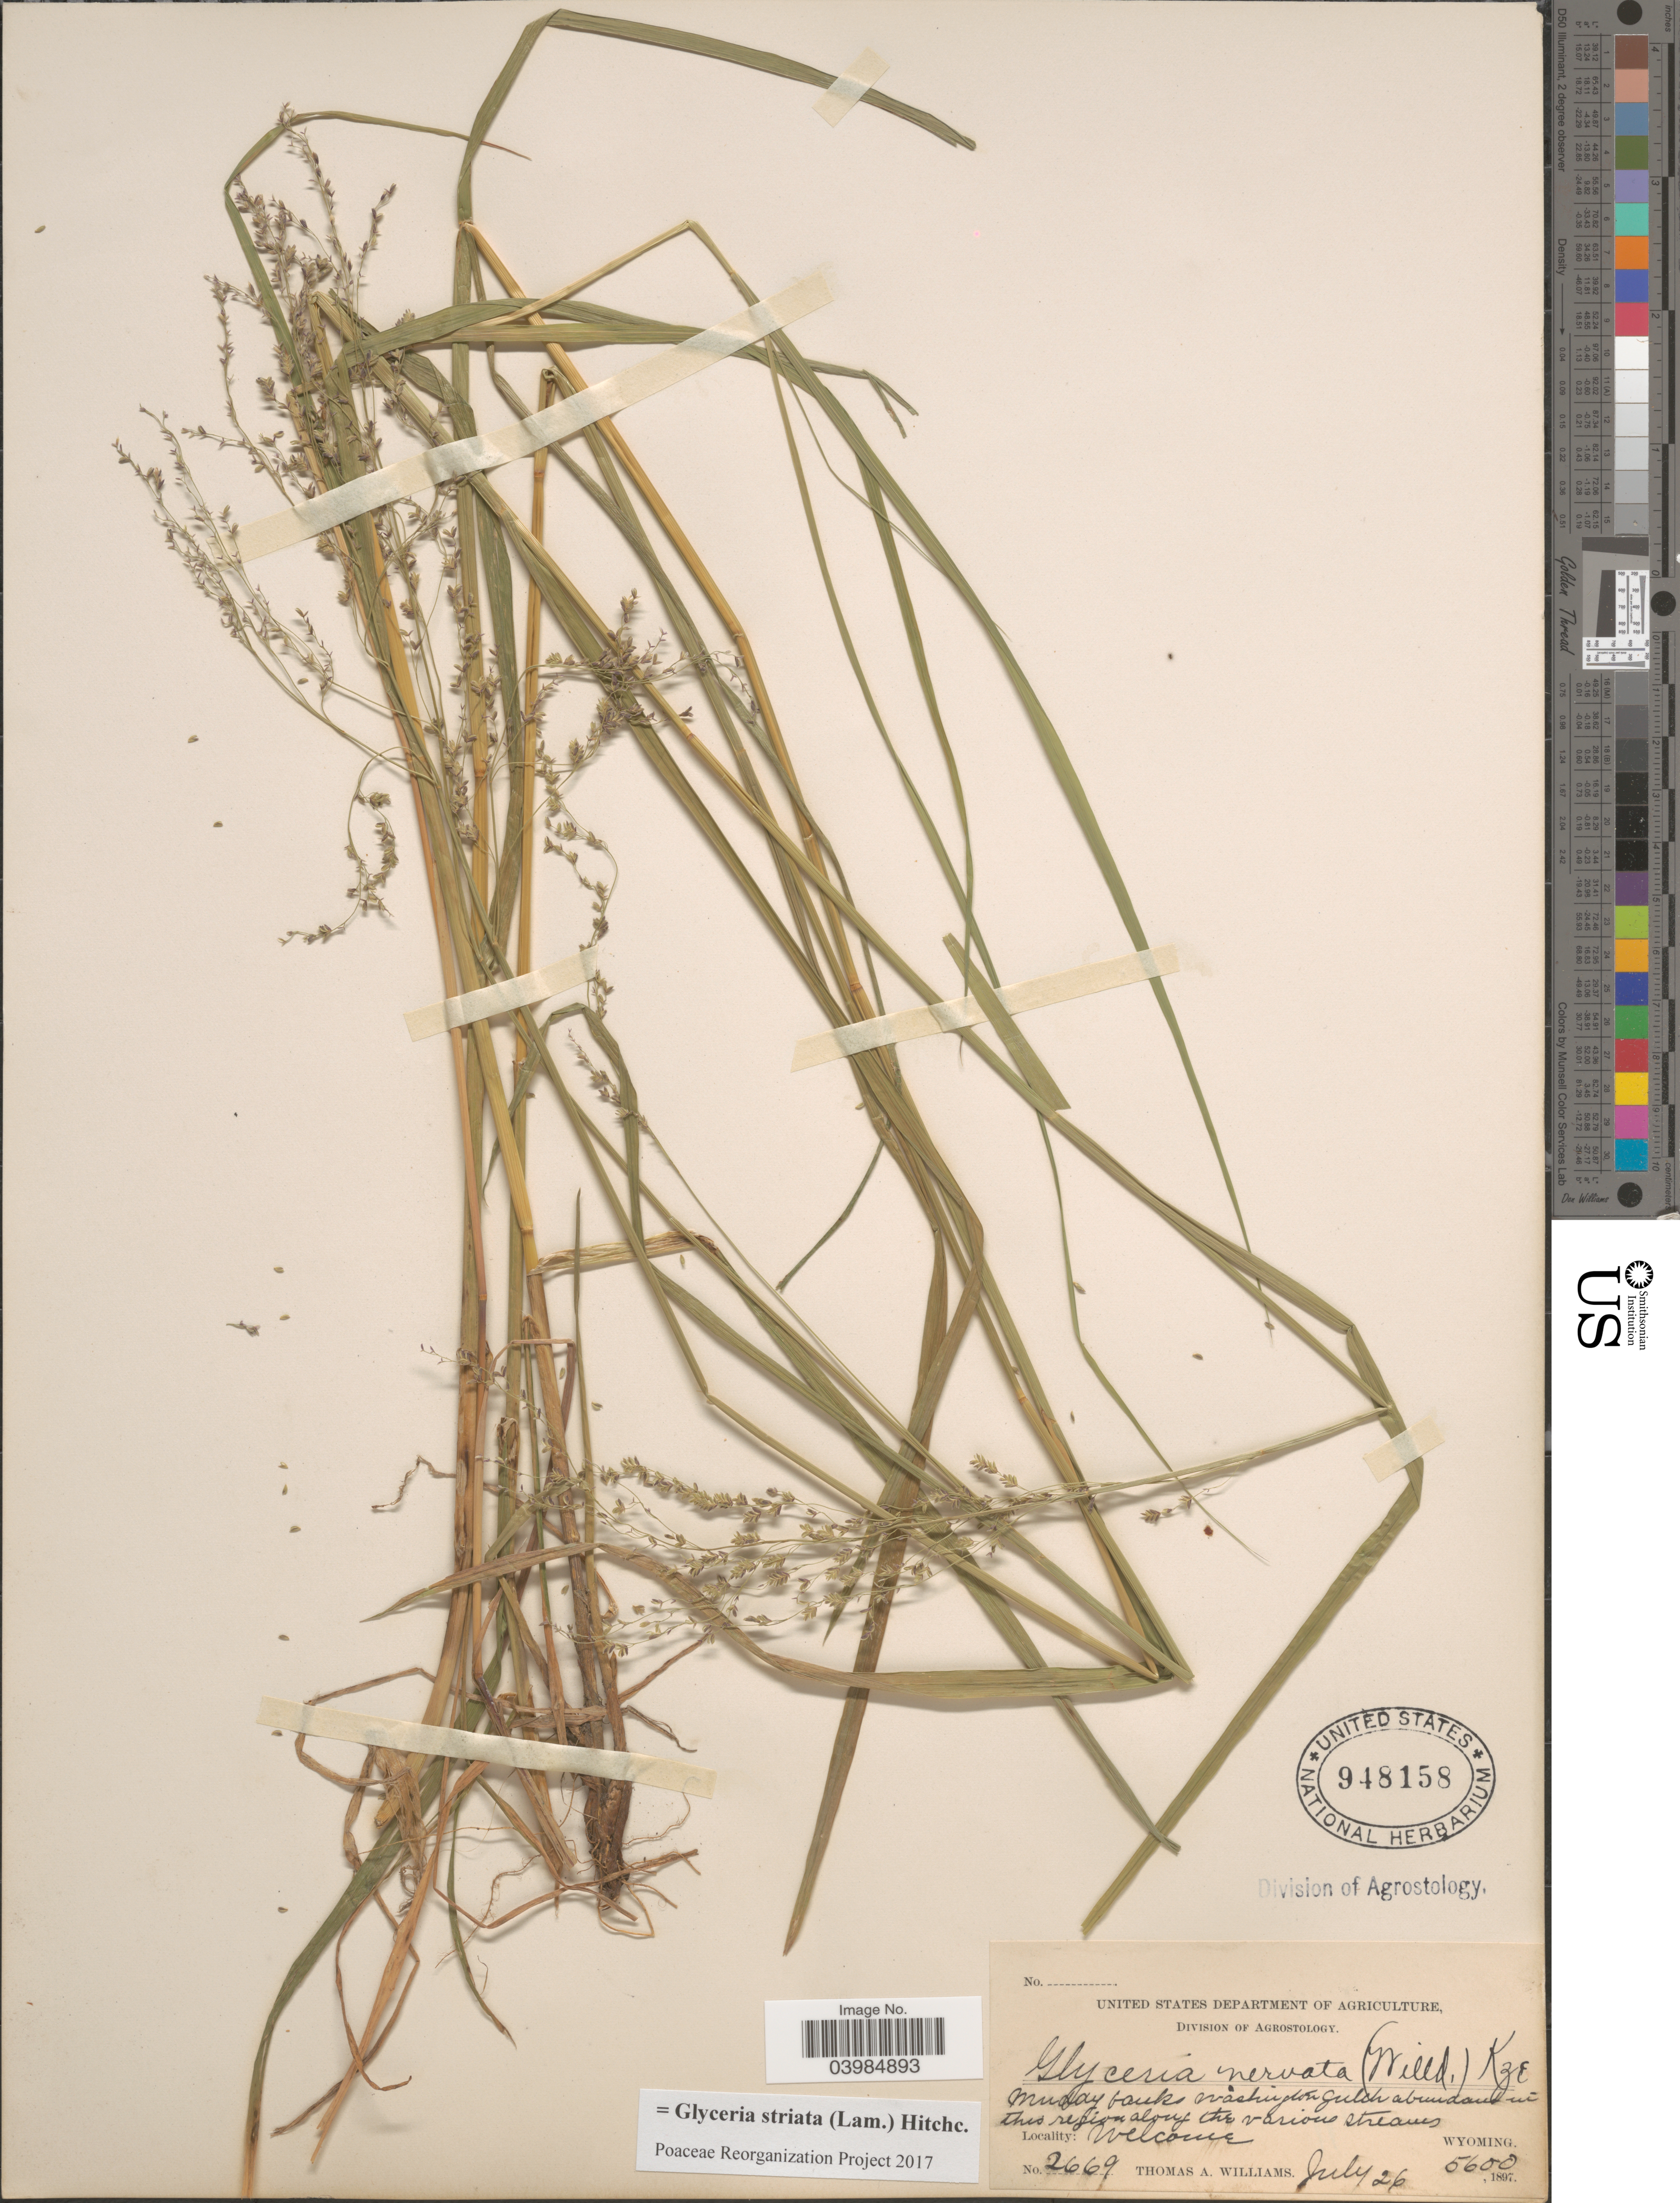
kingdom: Plantae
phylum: Tracheophyta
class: Liliopsida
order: Poales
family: Poaceae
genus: Glyceria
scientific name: Glyceria striata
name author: (Lam.) Hitchc.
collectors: T. A. Williams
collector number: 2669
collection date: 1897-07-26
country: United States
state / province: Wyoming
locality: Washington Gulch. Welcome.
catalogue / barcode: US 948158